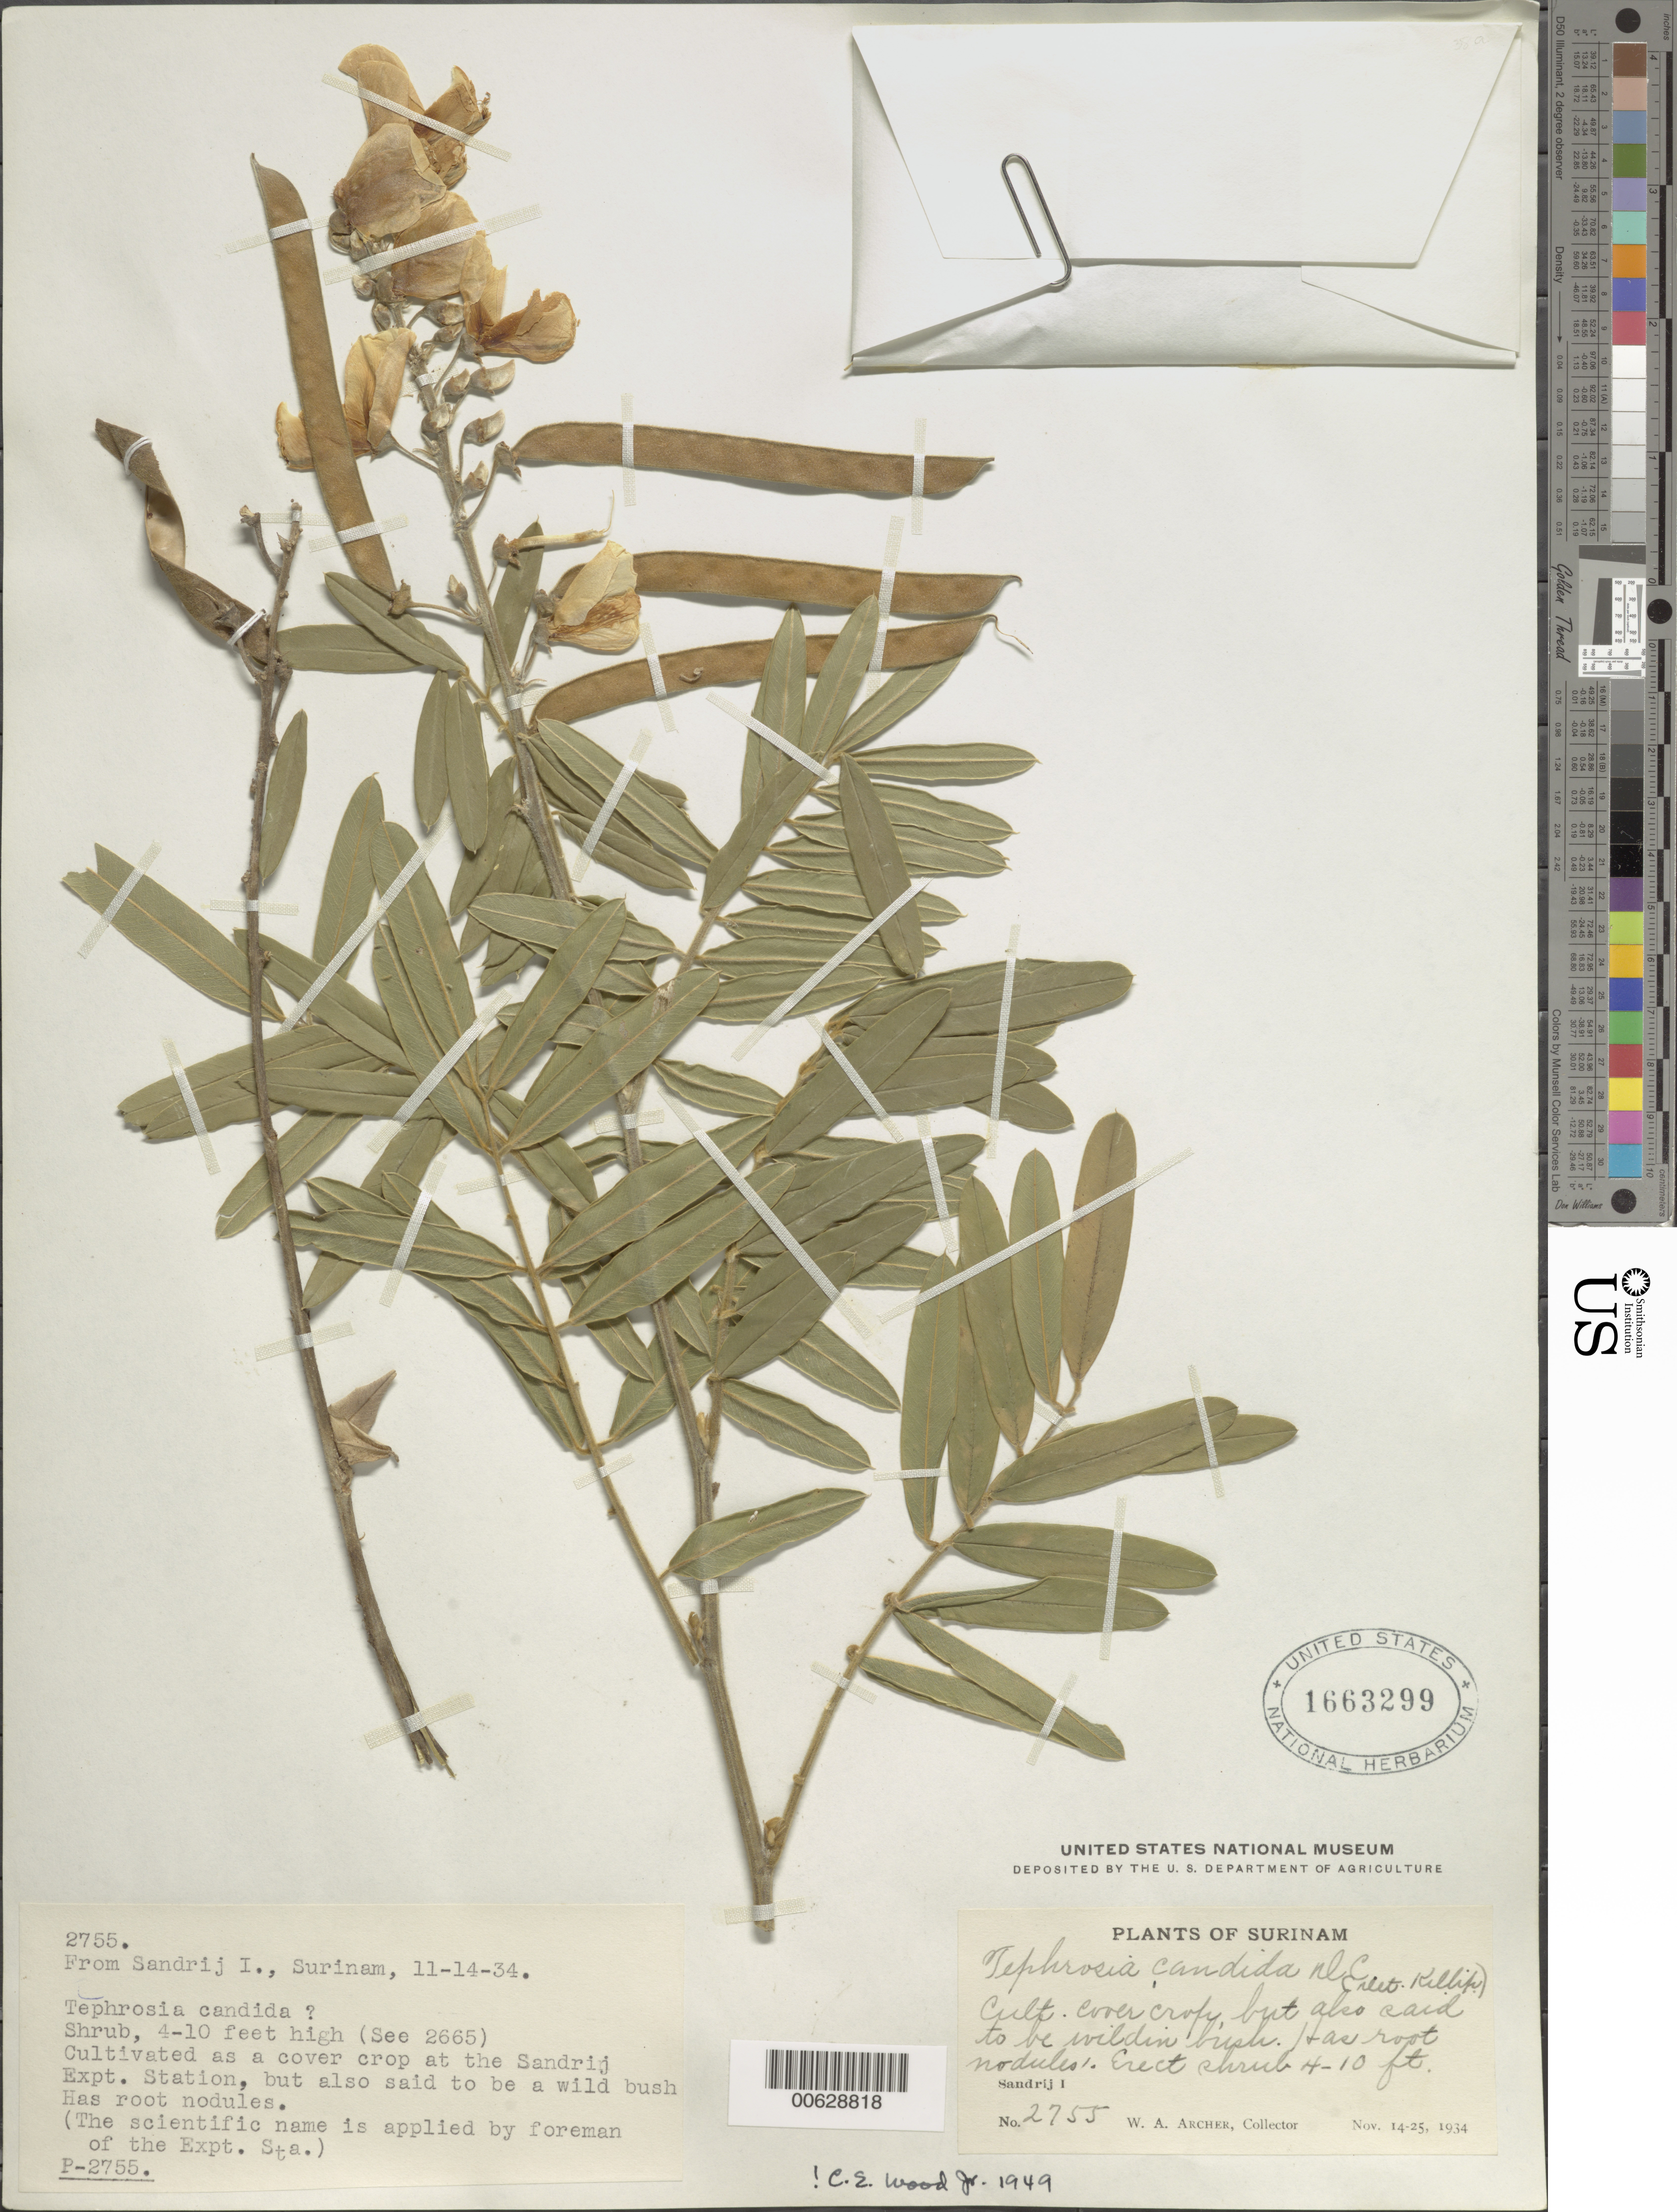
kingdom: Plantae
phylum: Tracheophyta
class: Magnoliopsida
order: Fabales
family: Fabaceae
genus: Tephrosia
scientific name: Tephrosia candida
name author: DC.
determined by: Wood, C. E., Jr.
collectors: W. A. Archer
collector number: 2755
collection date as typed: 14-Nov-34 to 25-Nov-34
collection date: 1934-11-14/1934-11-25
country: Suriname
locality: Zanderij I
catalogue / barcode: US 1663299